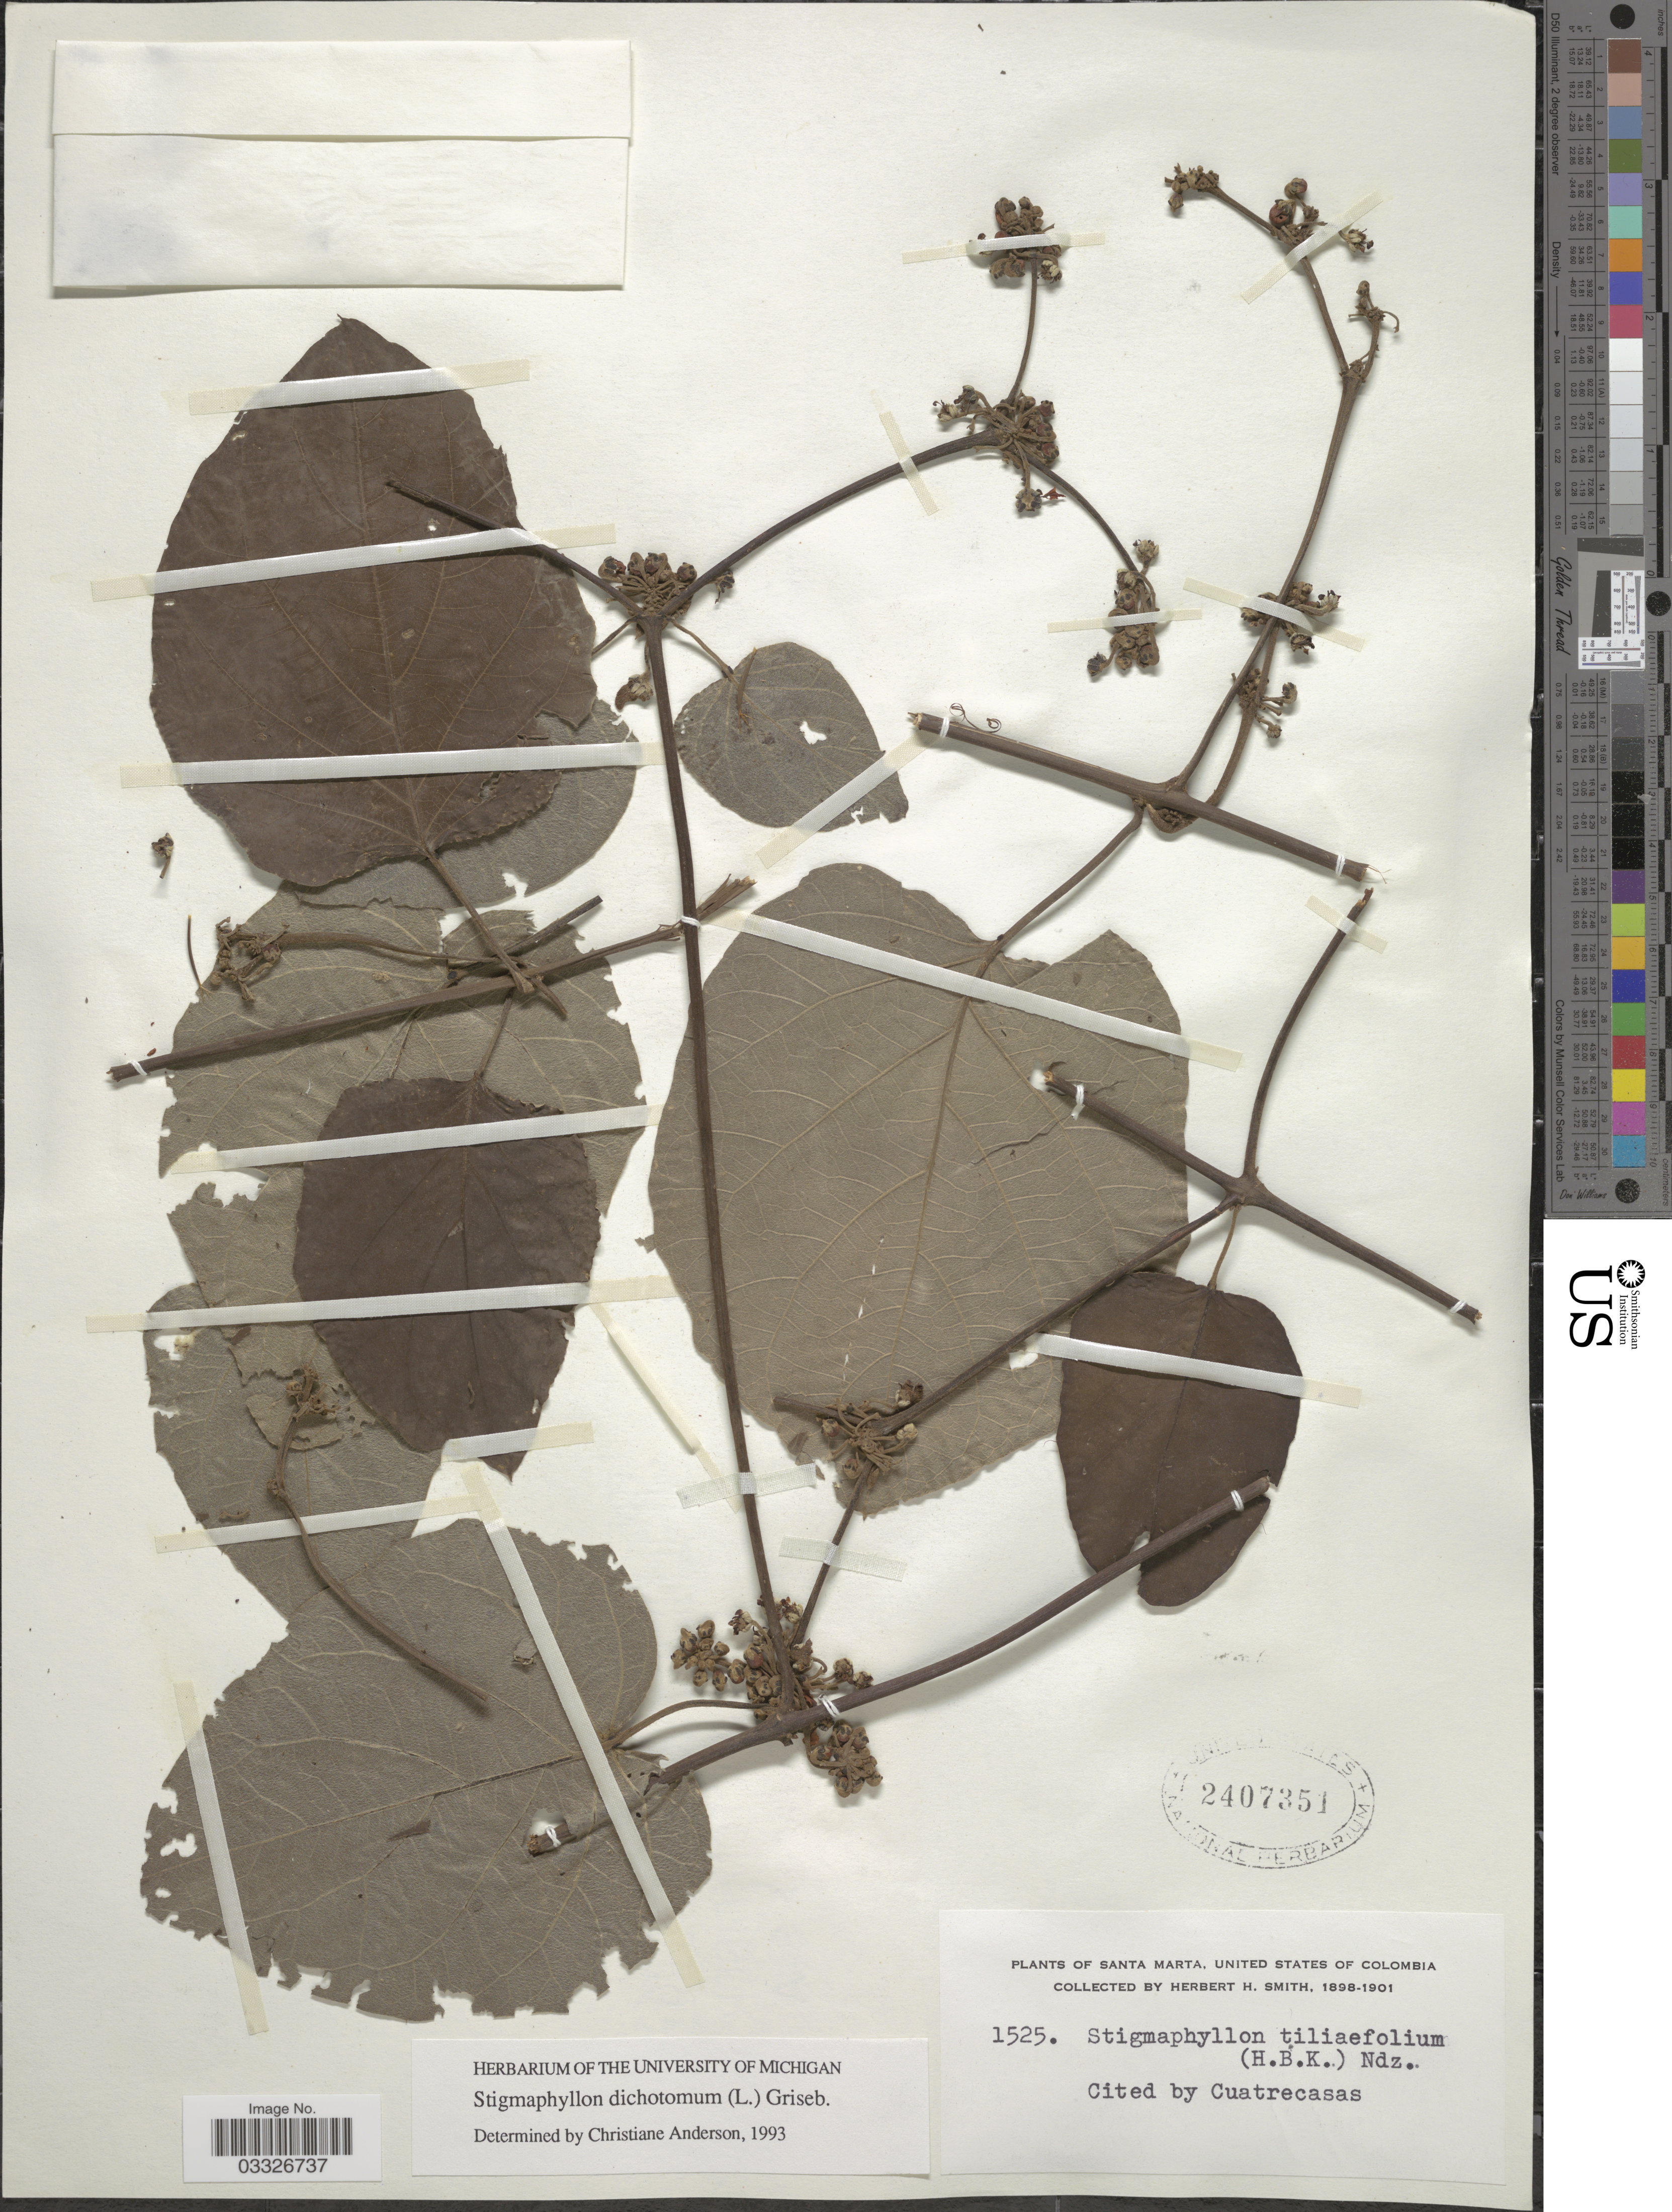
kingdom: Plantae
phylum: Tracheophyta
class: Magnoliopsida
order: Malpighiales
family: Malpighiaceae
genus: Stigmaphyllon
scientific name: Stigmaphyllon dichotomum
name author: Griseb.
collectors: Herbert H. Smith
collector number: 1525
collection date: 1898/1901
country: Colombia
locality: Santa Marta, United States of Colombia.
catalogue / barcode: US 2407351